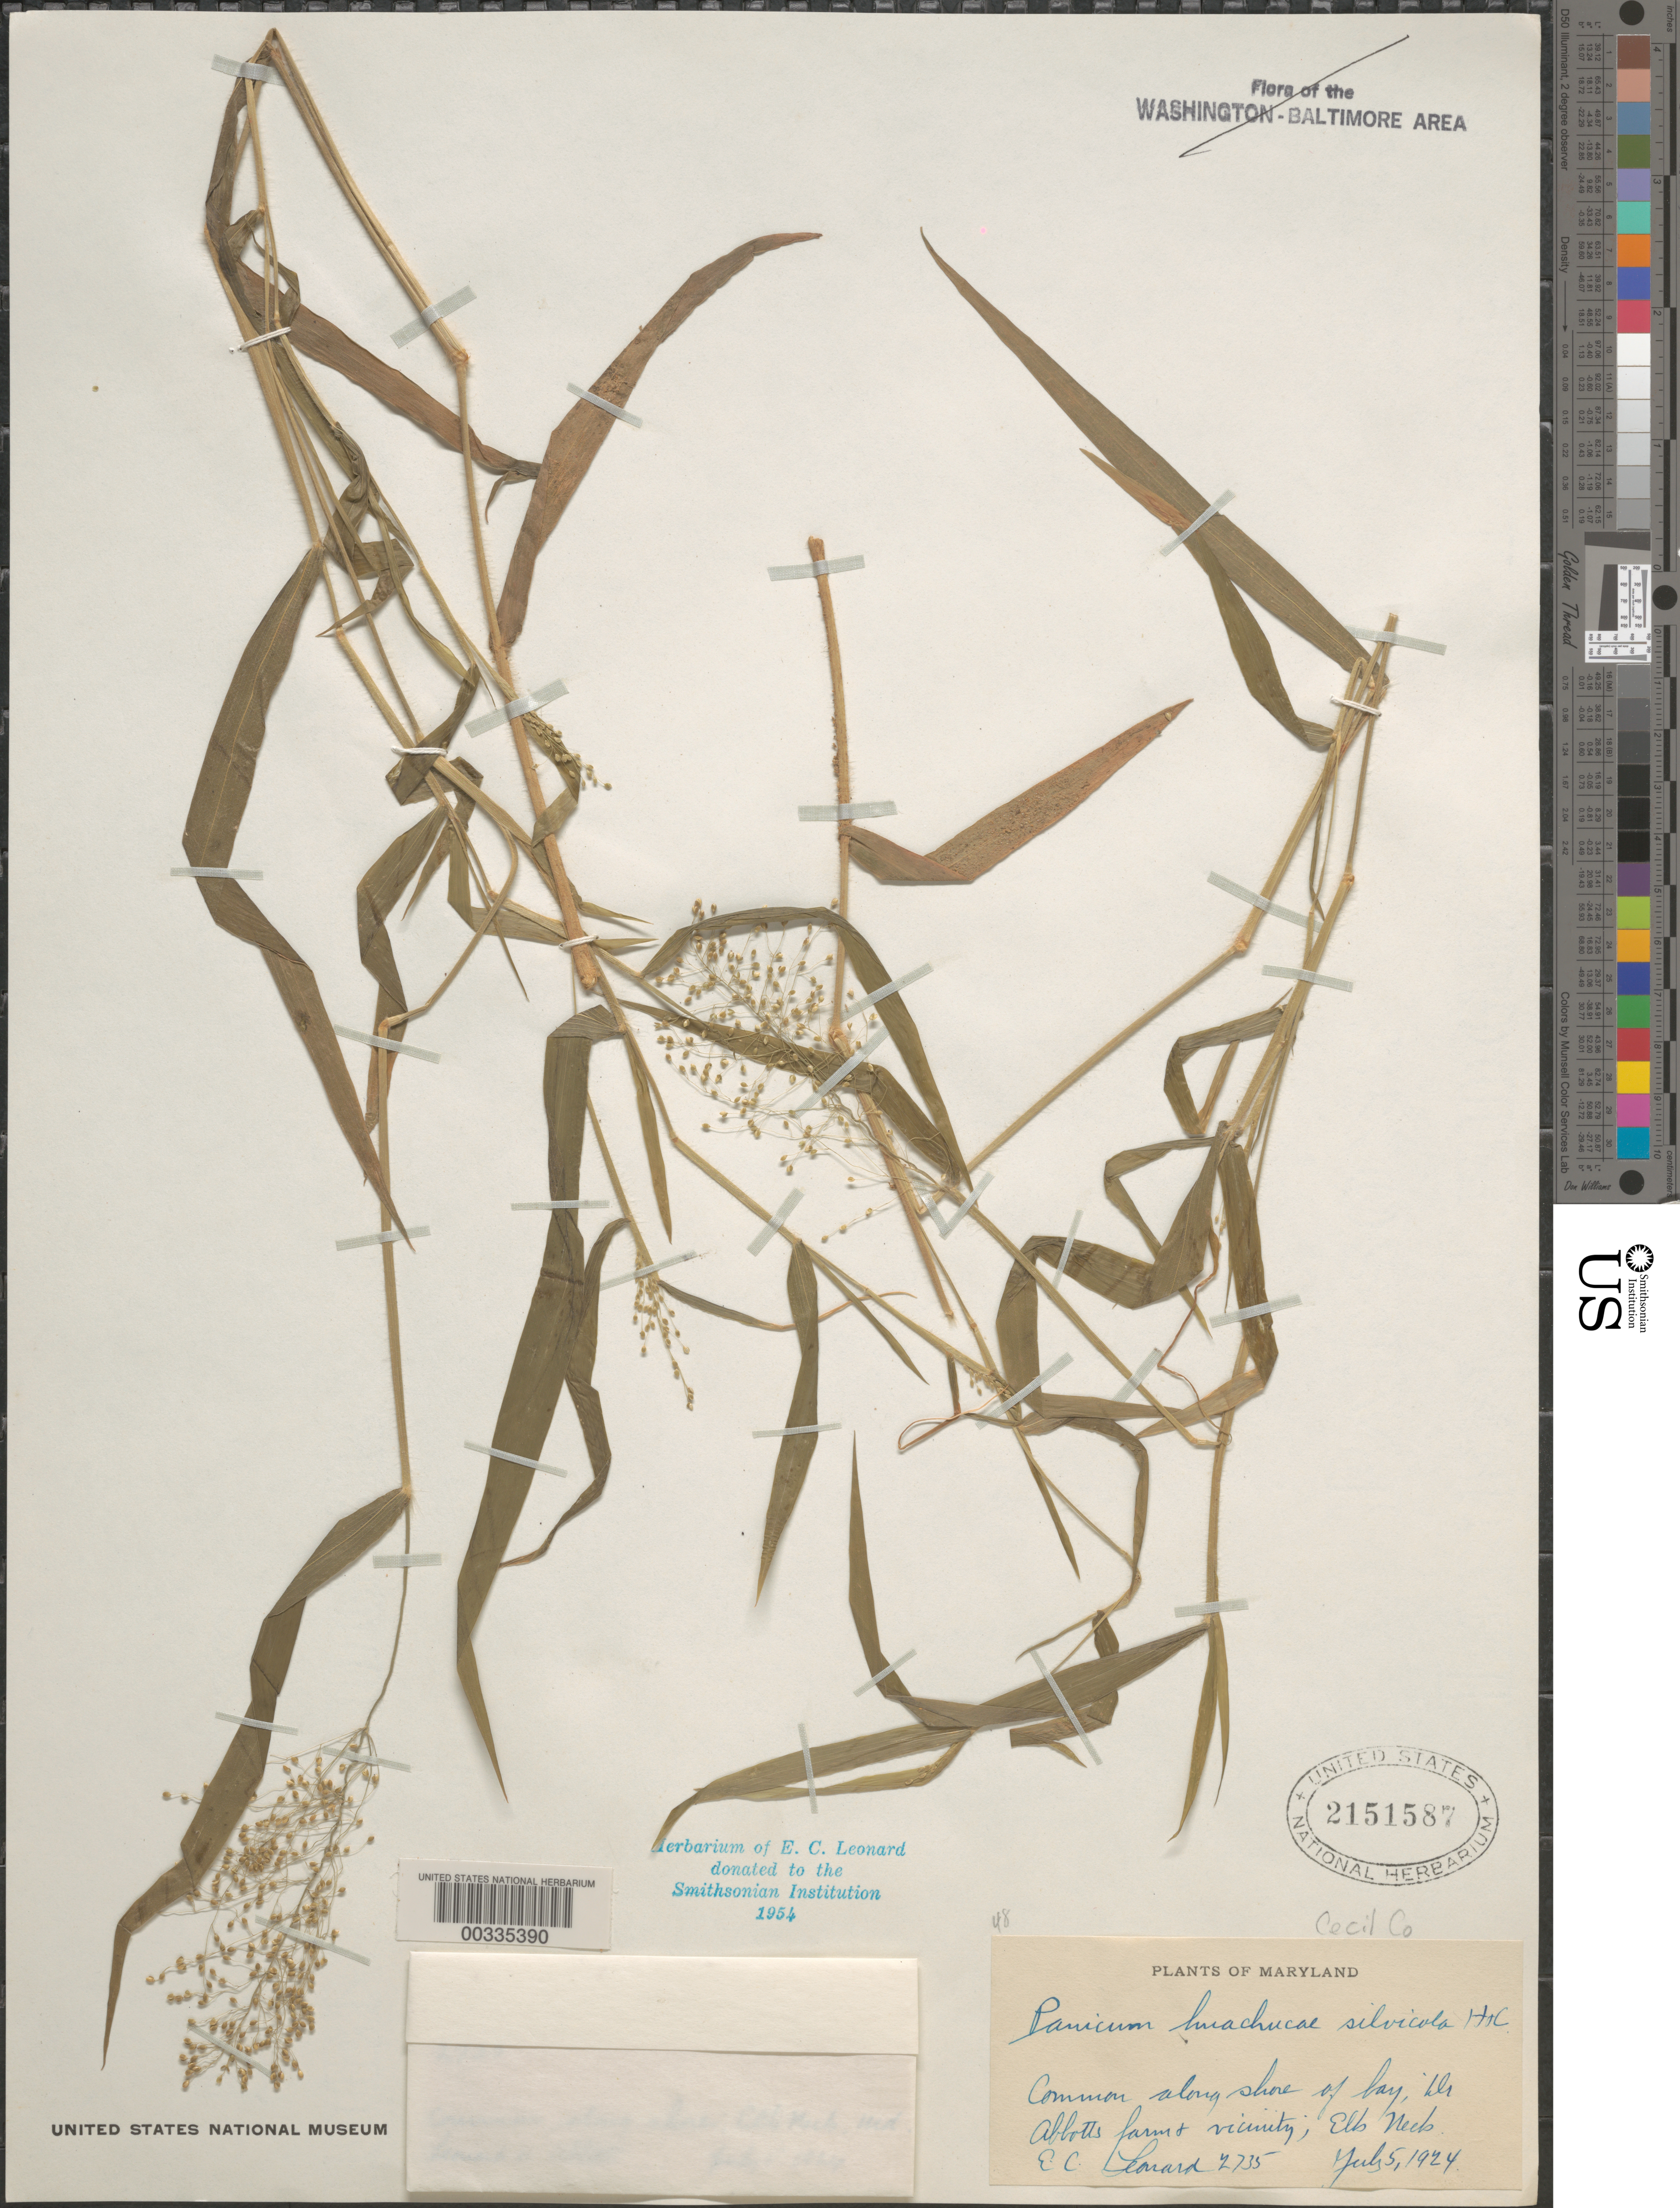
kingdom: Plantae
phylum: Tracheophyta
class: Liliopsida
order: Poales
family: Poaceae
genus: Dichanthelium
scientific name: Dichanthelium acuminatum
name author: (Sw.) Gould & C.A. Clark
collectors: E. C. Leonard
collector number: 2735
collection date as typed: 05 Jul 1924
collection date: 1924-07-05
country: United States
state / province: Maryland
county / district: Cecil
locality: Dr. abbott's farm & vicinity, elk neck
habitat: Along shore of bay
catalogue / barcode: US 2151587